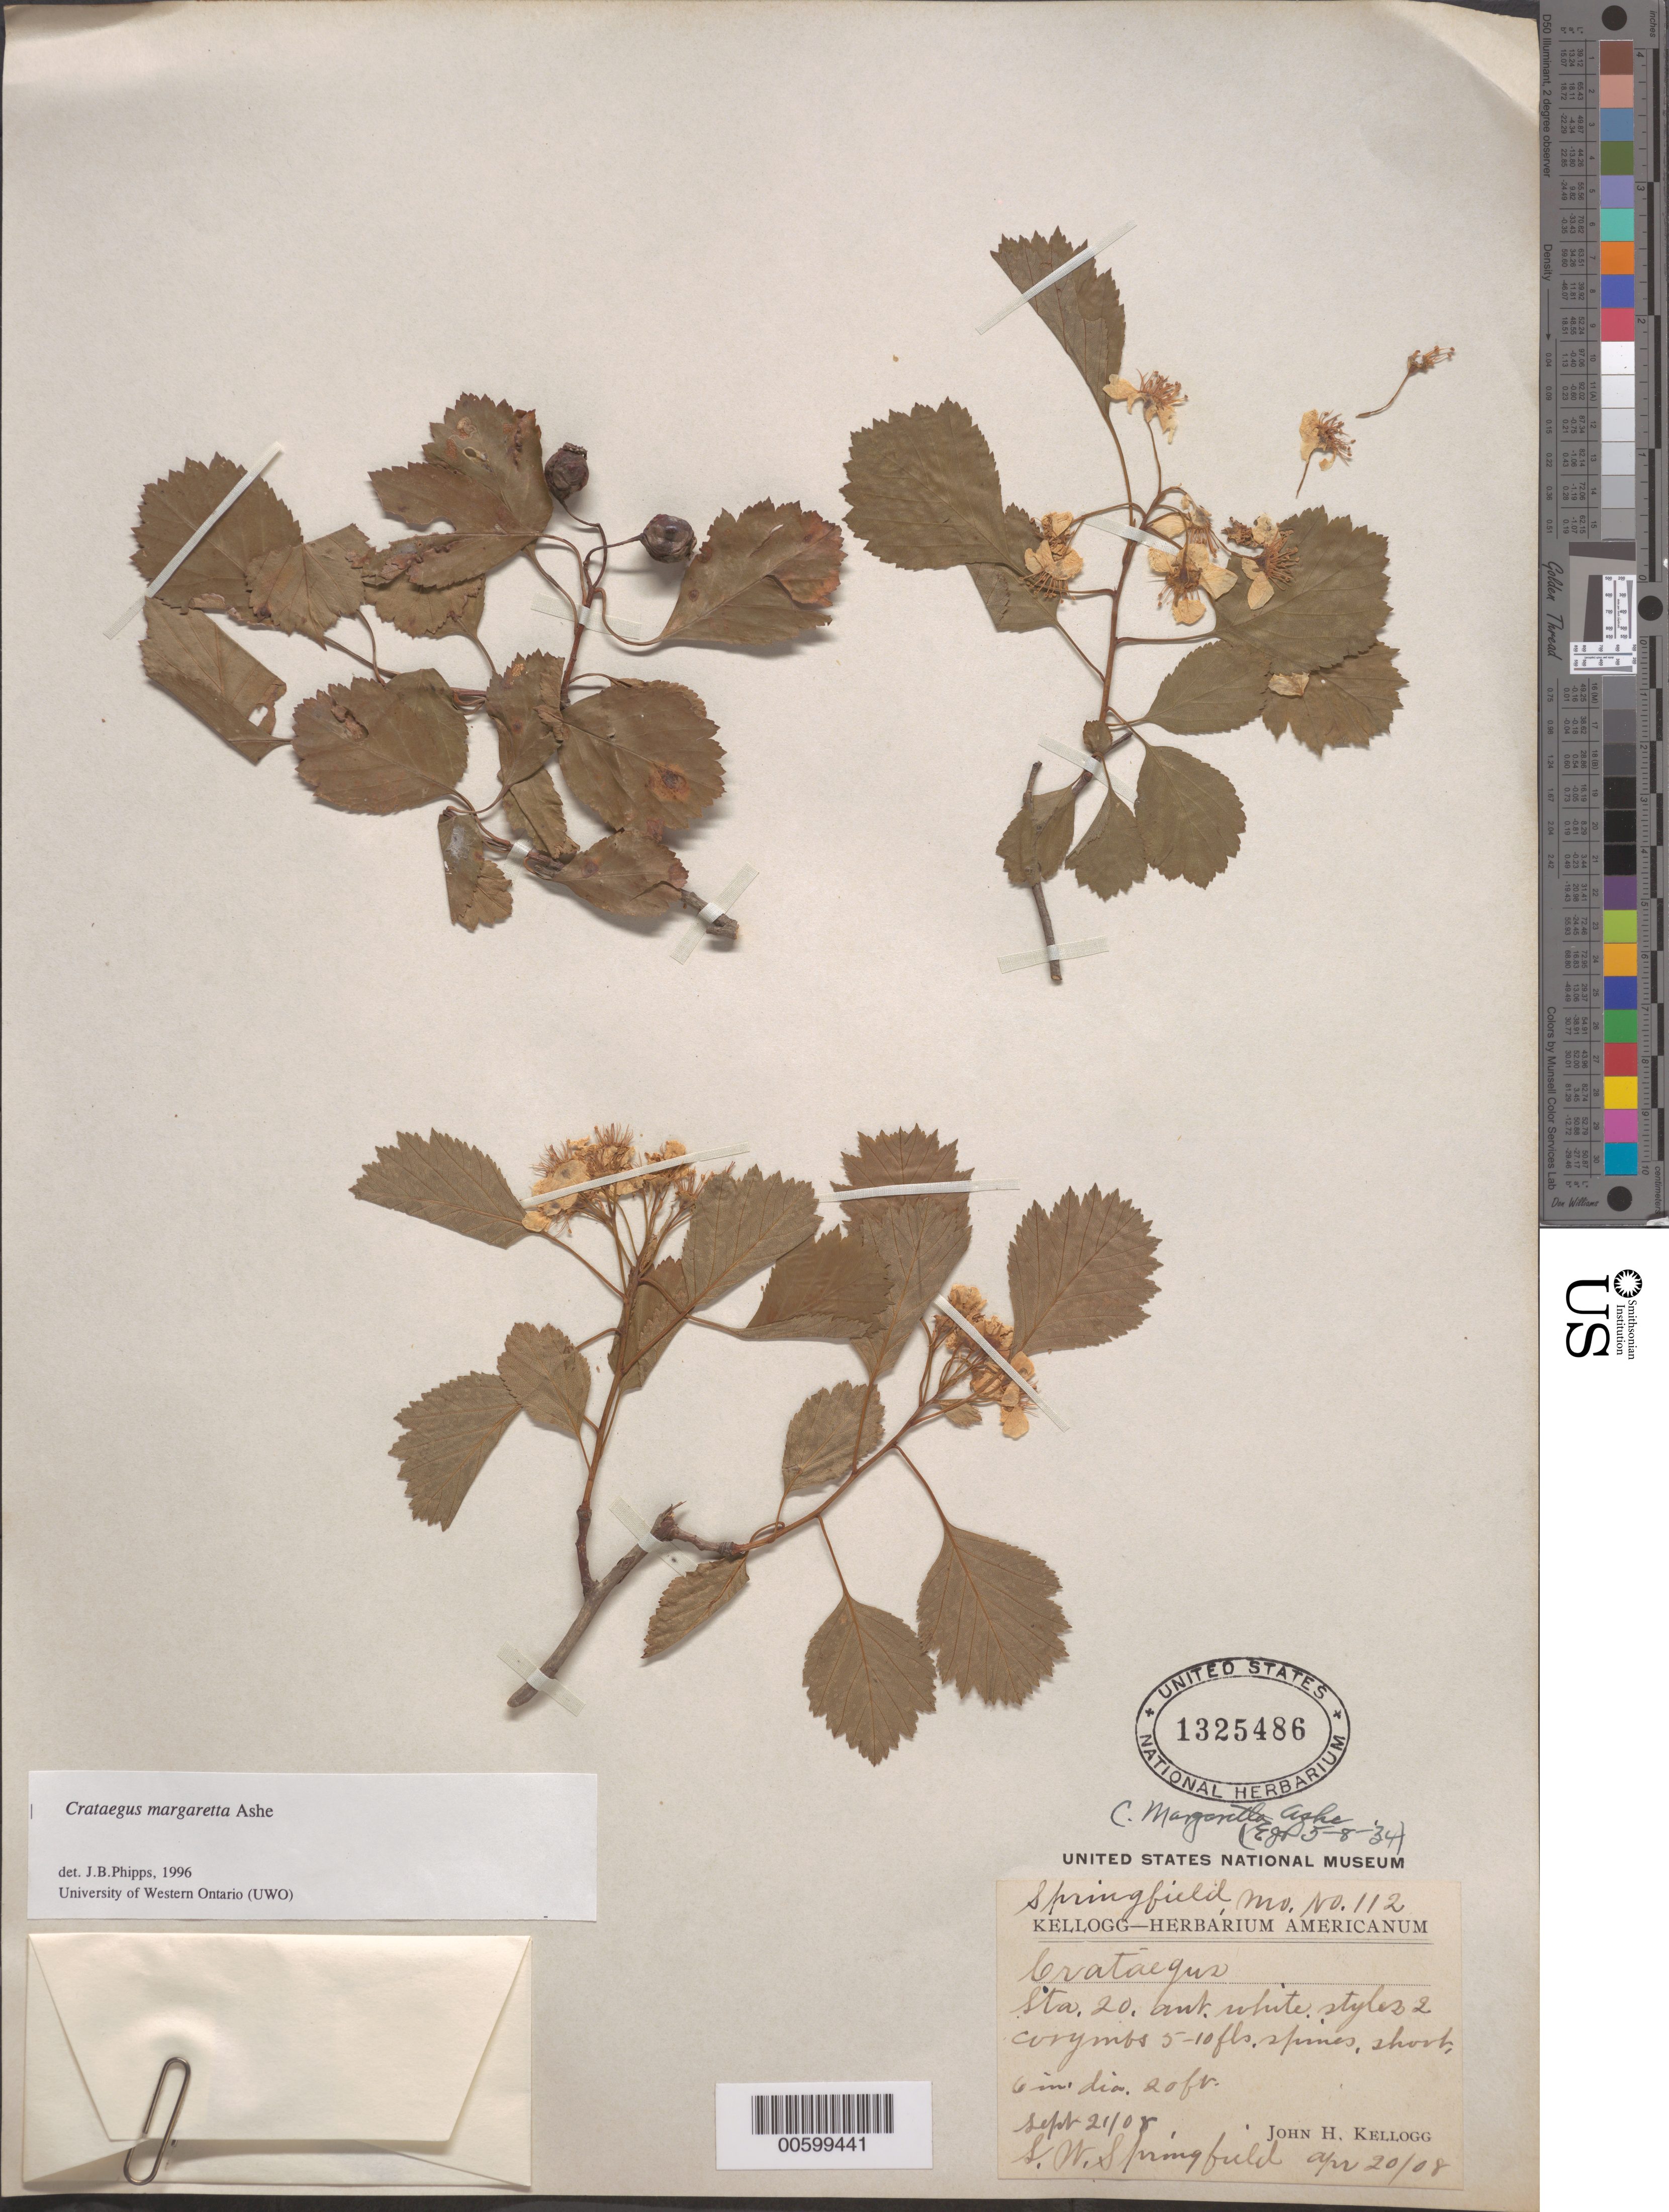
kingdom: Plantae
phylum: Tracheophyta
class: Magnoliopsida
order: Rosales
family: Rosaceae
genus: Crataegus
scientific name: Crataegus margarettae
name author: Ashe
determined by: Palmer, E. J.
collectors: J. H. Kellogg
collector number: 112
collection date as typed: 20 Apr 1908 and 21 Sep 1908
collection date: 1908-04-20,1908-09-21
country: United States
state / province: Missouri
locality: SW Springfield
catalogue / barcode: US 1325486